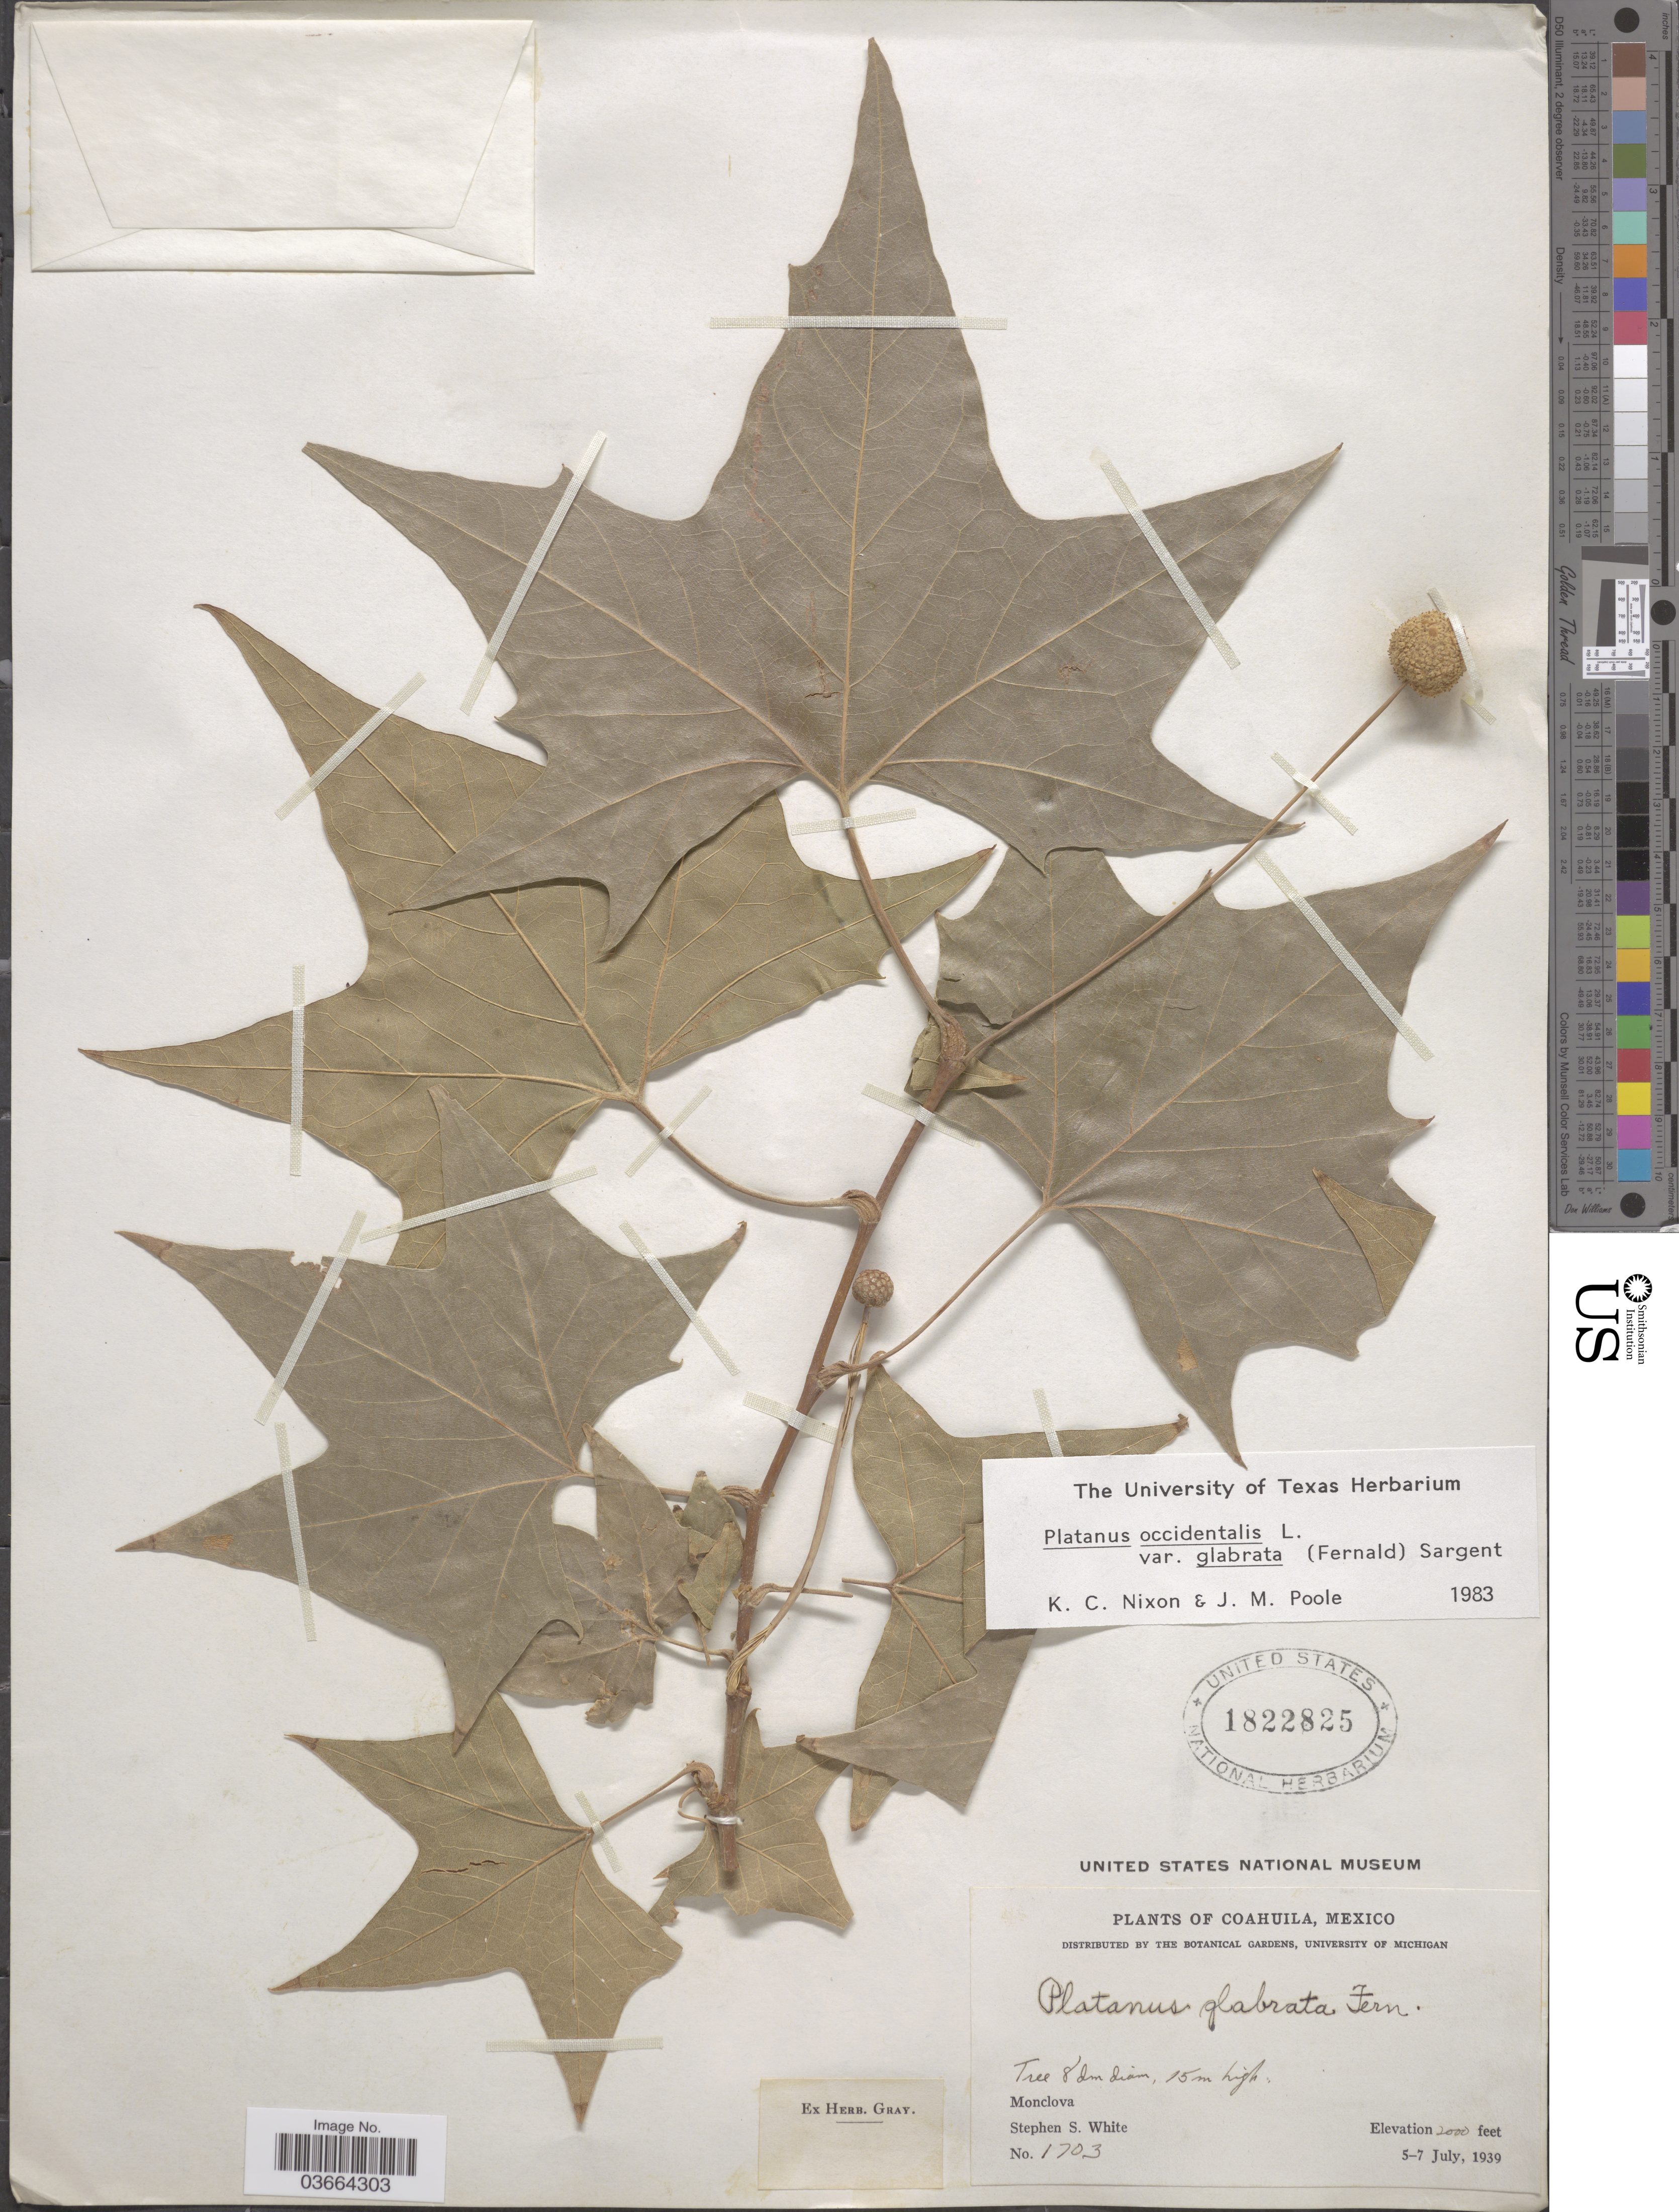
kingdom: Plantae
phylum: Tracheophyta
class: Magnoliopsida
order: Proteales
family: Platanaceae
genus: Platanus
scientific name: Platanus occidentalis var. glabrata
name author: (Fernald) Sarg.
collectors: S. S. White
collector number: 1703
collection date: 1939-07-05/1939-07-07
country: Mexico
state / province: Coahuila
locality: Monclova.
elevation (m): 610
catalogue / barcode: US 1822825